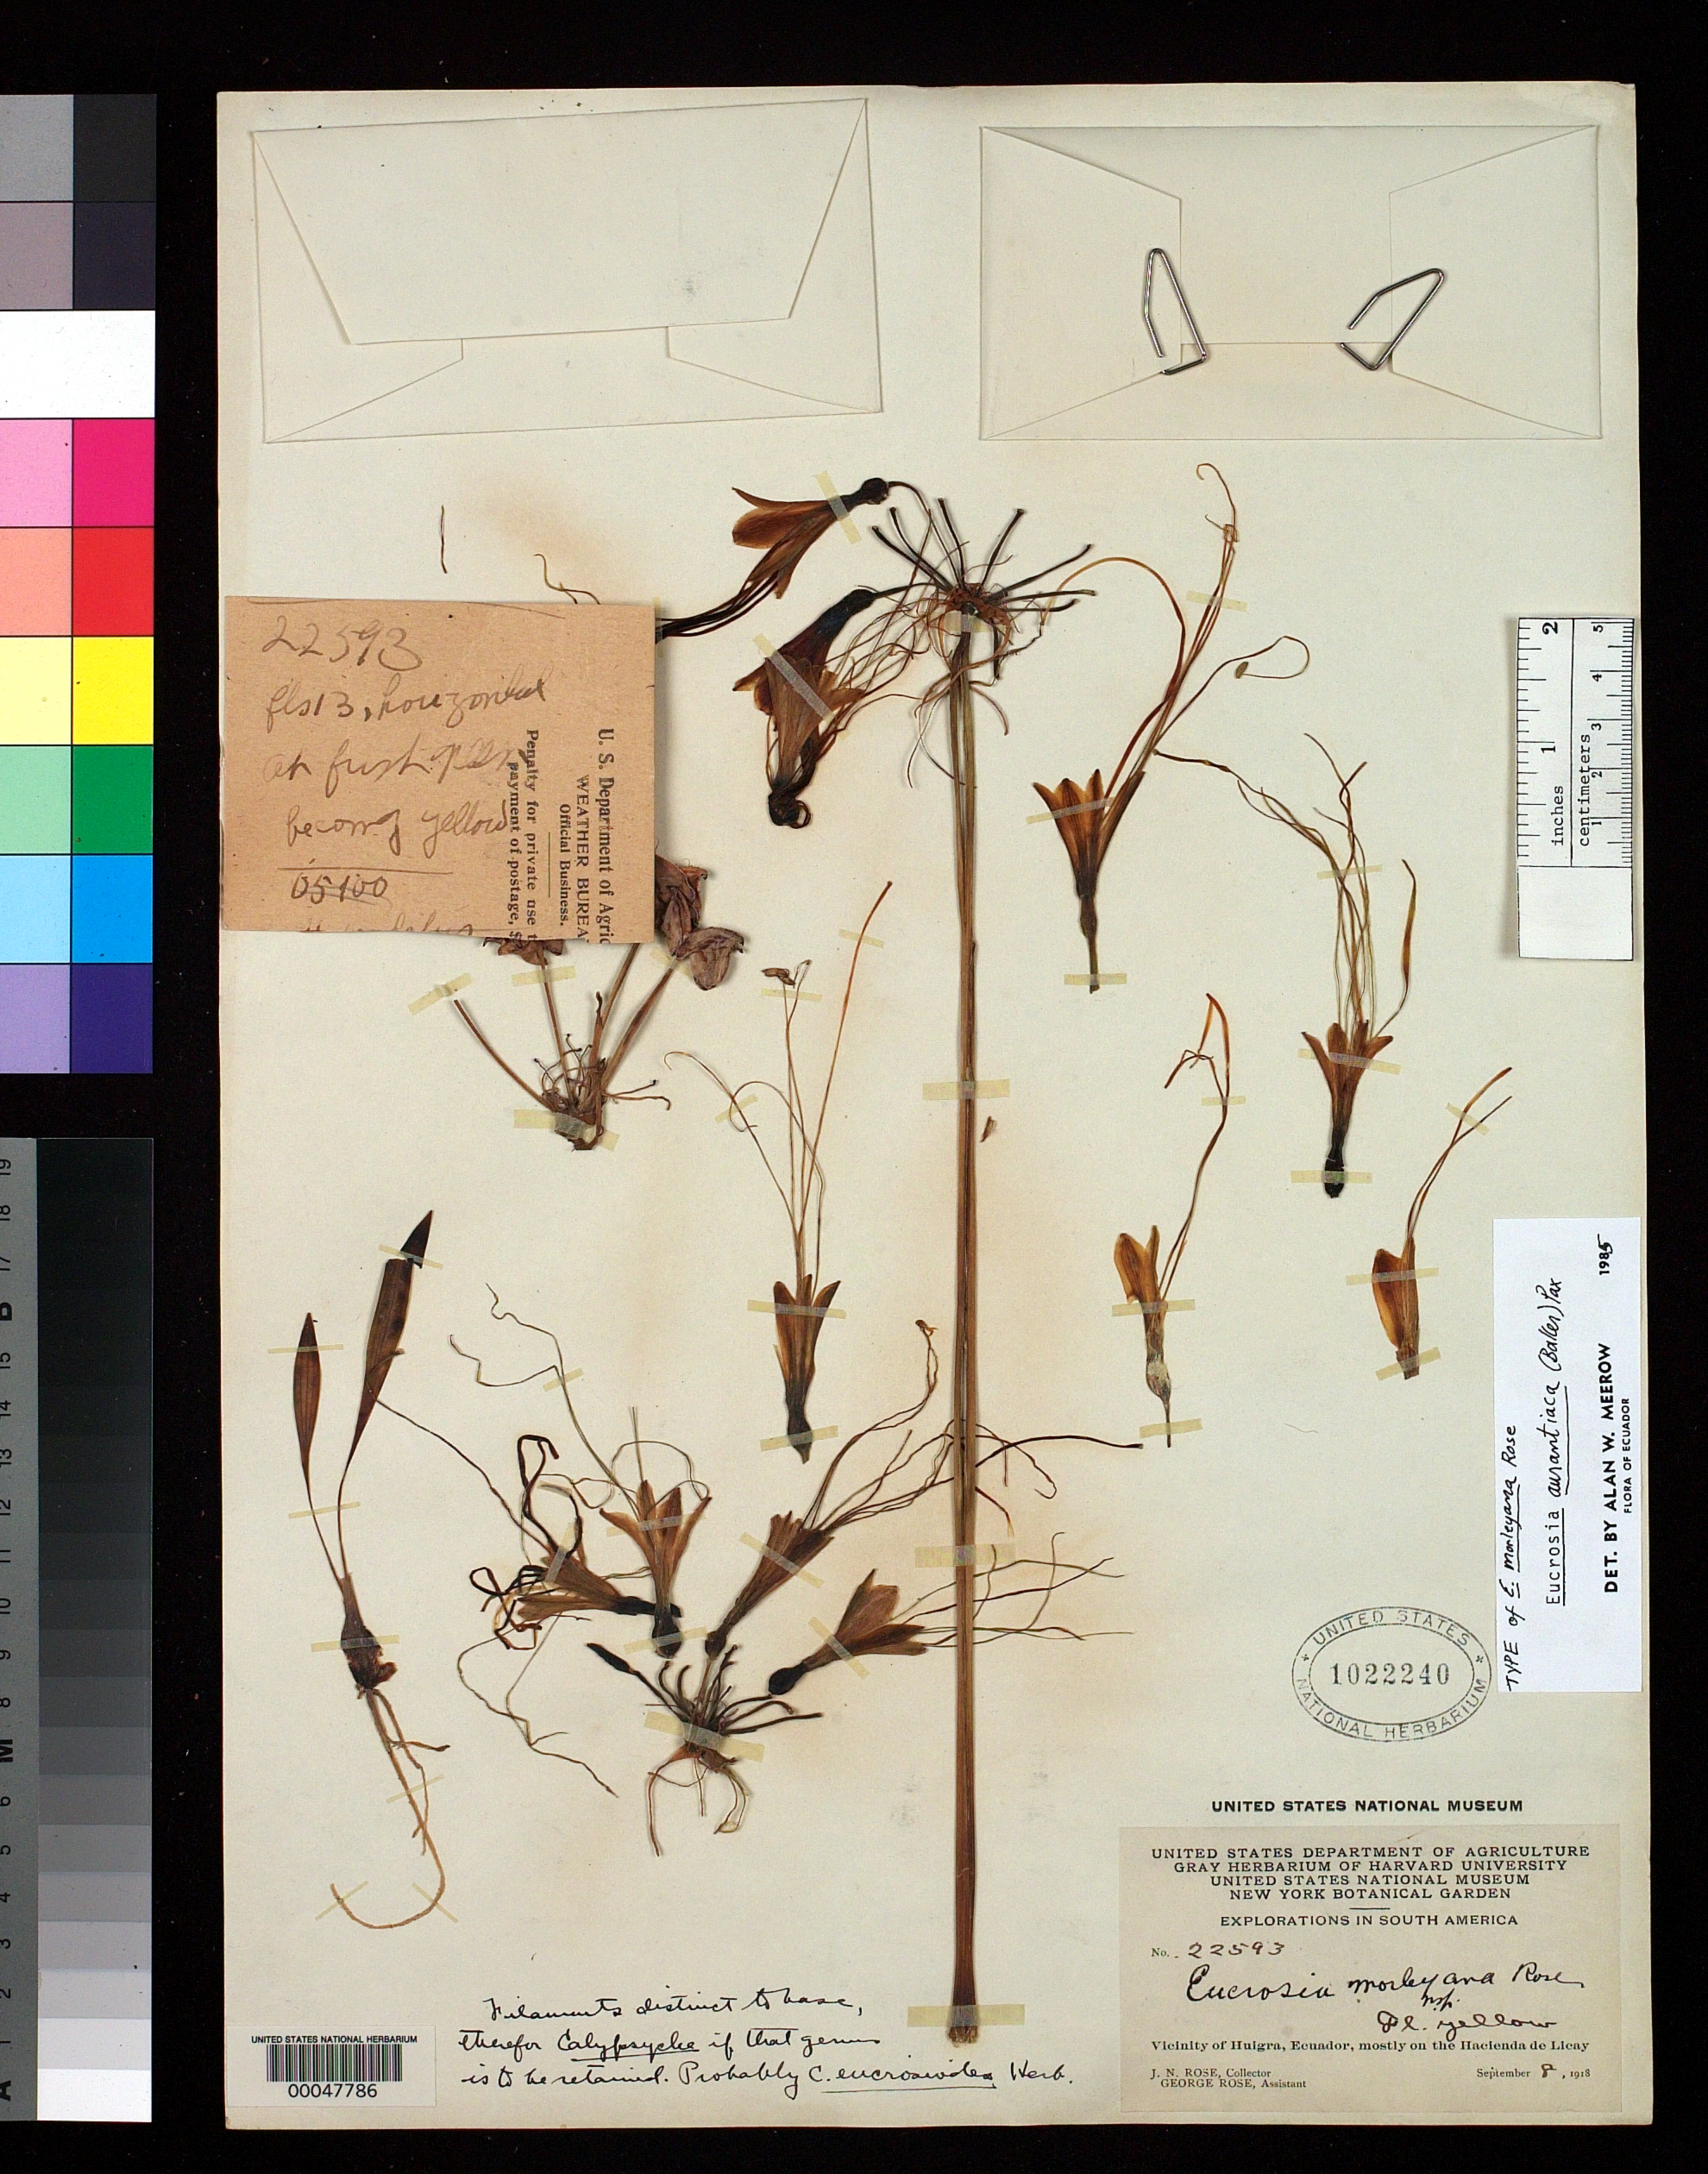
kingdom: Plantae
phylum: Tracheophyta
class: Liliopsida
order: Asparagales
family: Amaryllidaceae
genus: Eucrosia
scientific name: Eucrosia morleyana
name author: Rose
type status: Holotype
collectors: J. N. Rose & G. Rose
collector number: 22593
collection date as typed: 08 Sep 1918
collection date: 1918-09-08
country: Ecuador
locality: Vicinity of Huigra, mostly on the Hacienda de Licay.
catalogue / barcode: US 1022240